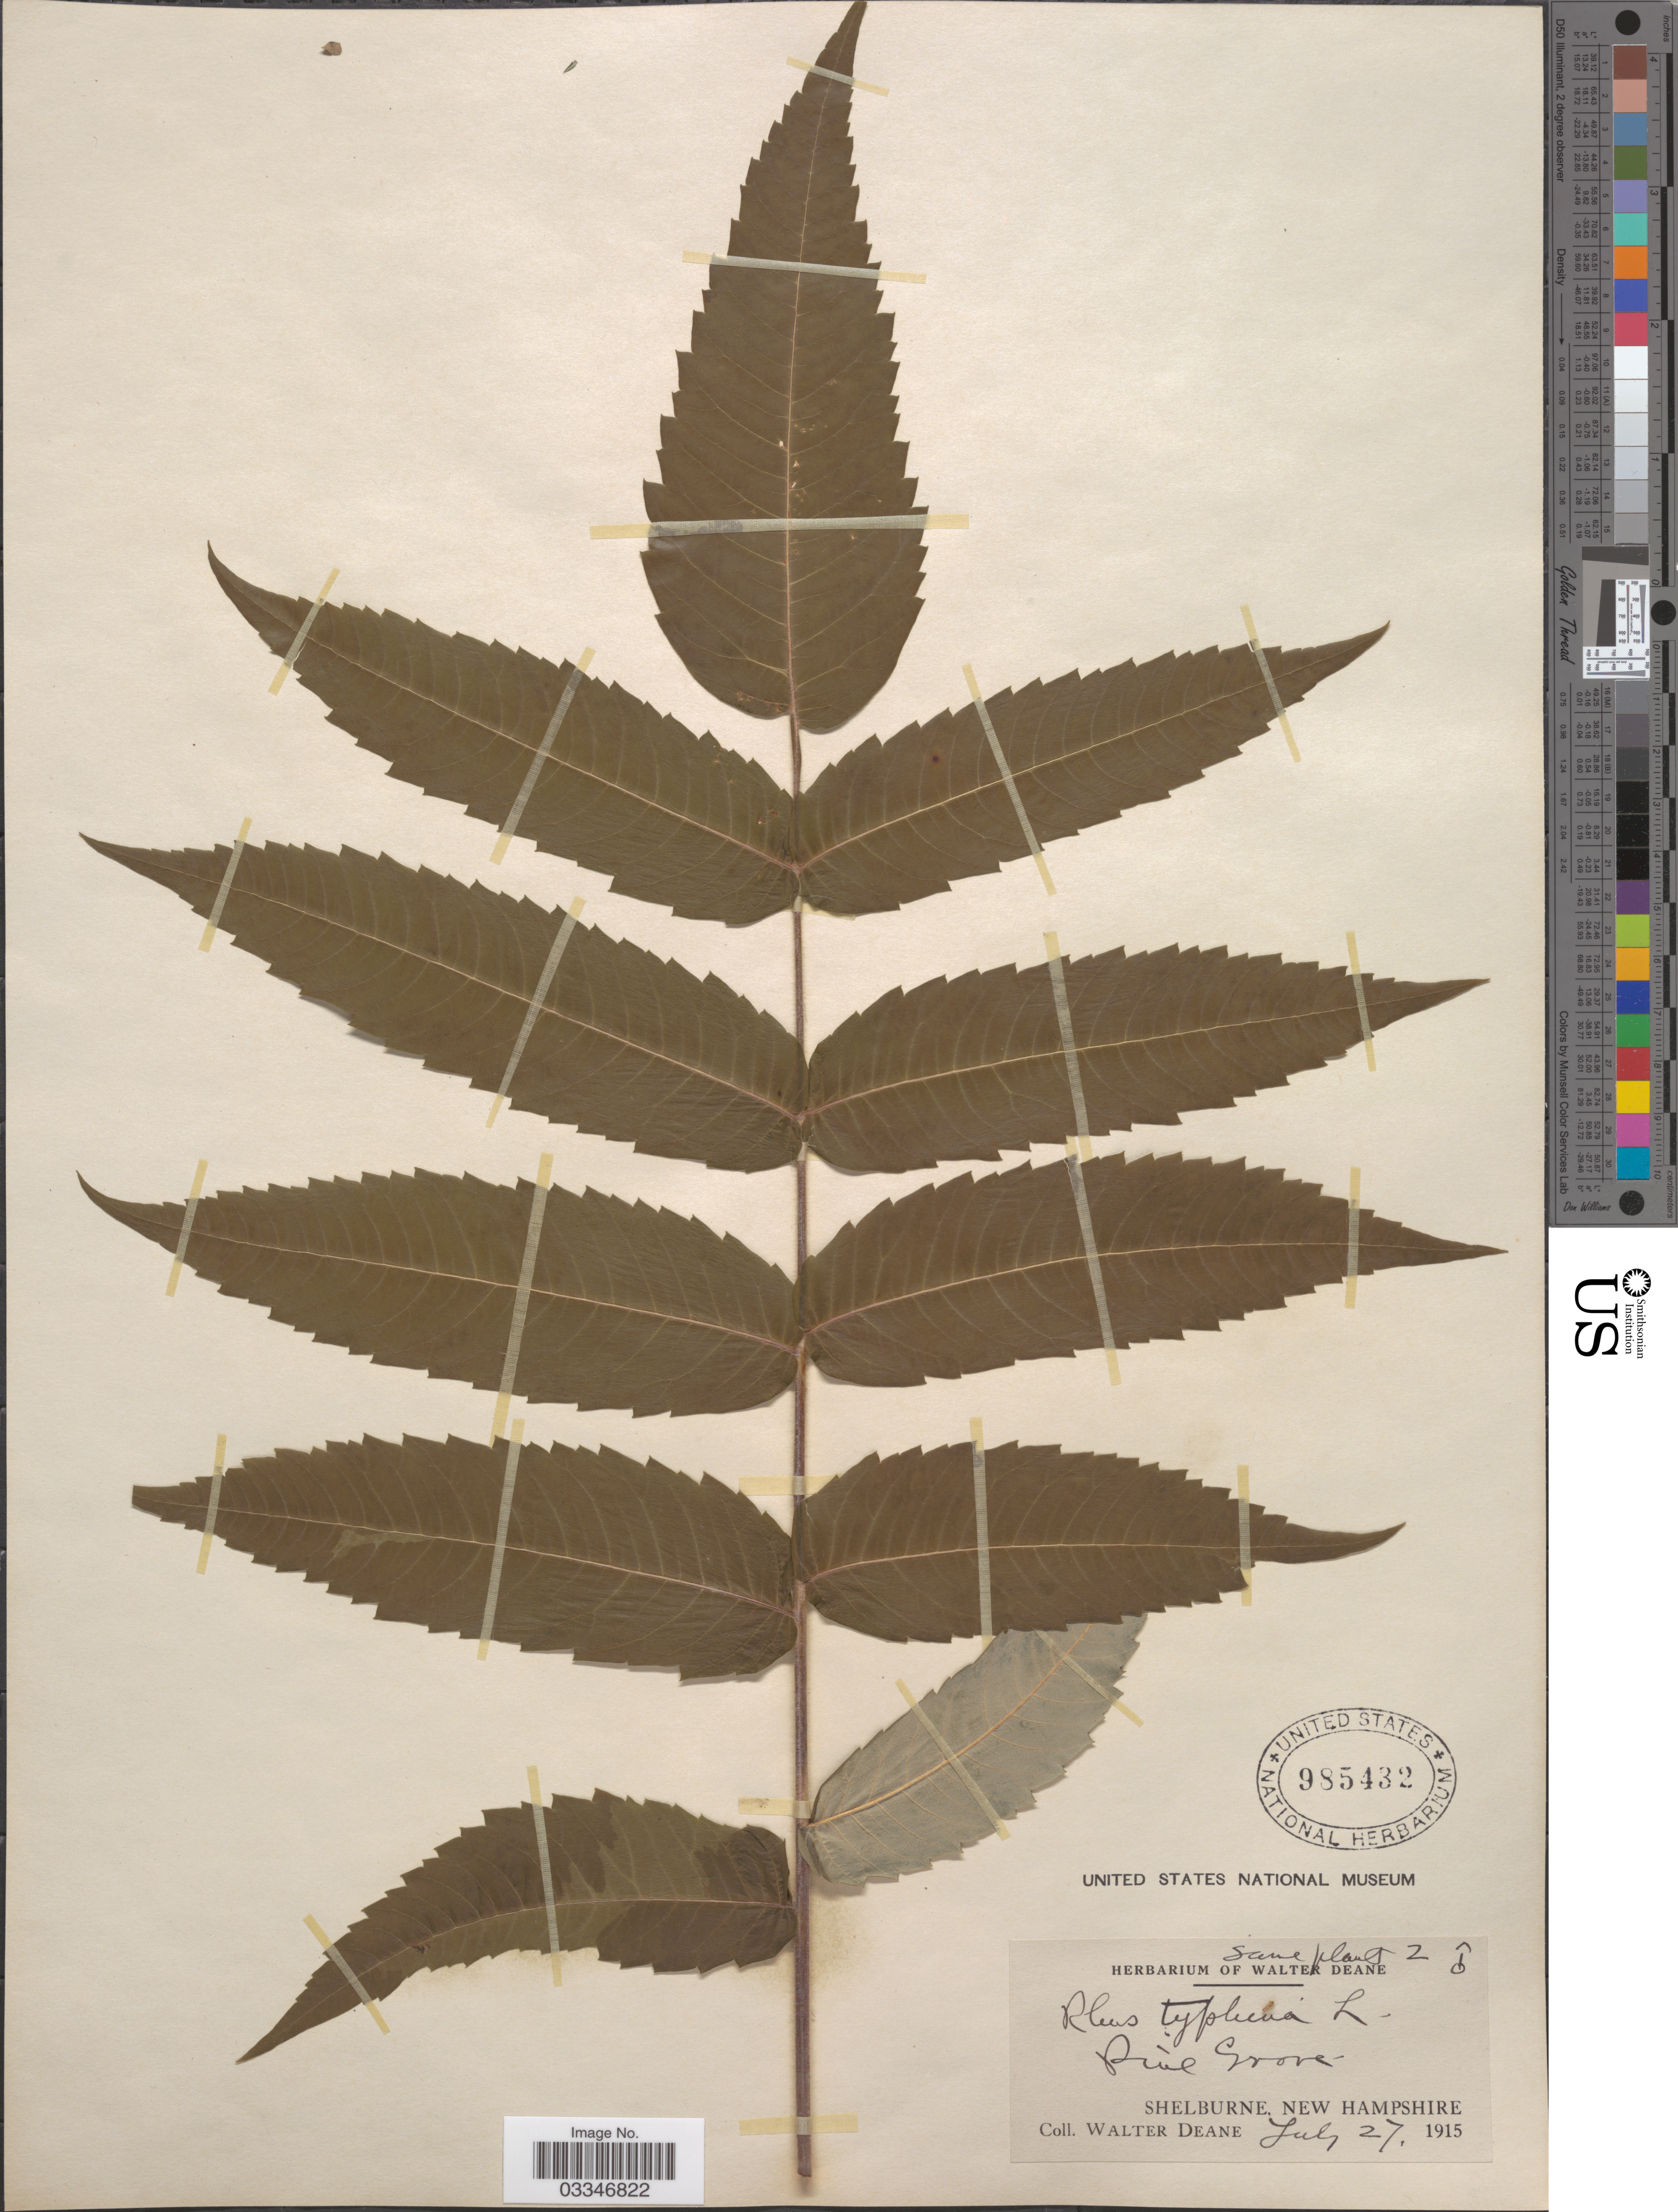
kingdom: Plantae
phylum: Tracheophyta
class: Magnoliopsida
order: Sapindales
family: Anacardiaceae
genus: Rhus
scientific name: Rhus typhina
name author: L.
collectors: W. Deane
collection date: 1915-07-27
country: United States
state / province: New Hampshire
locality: Pine Grove. Shelburne.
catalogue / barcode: US 985432